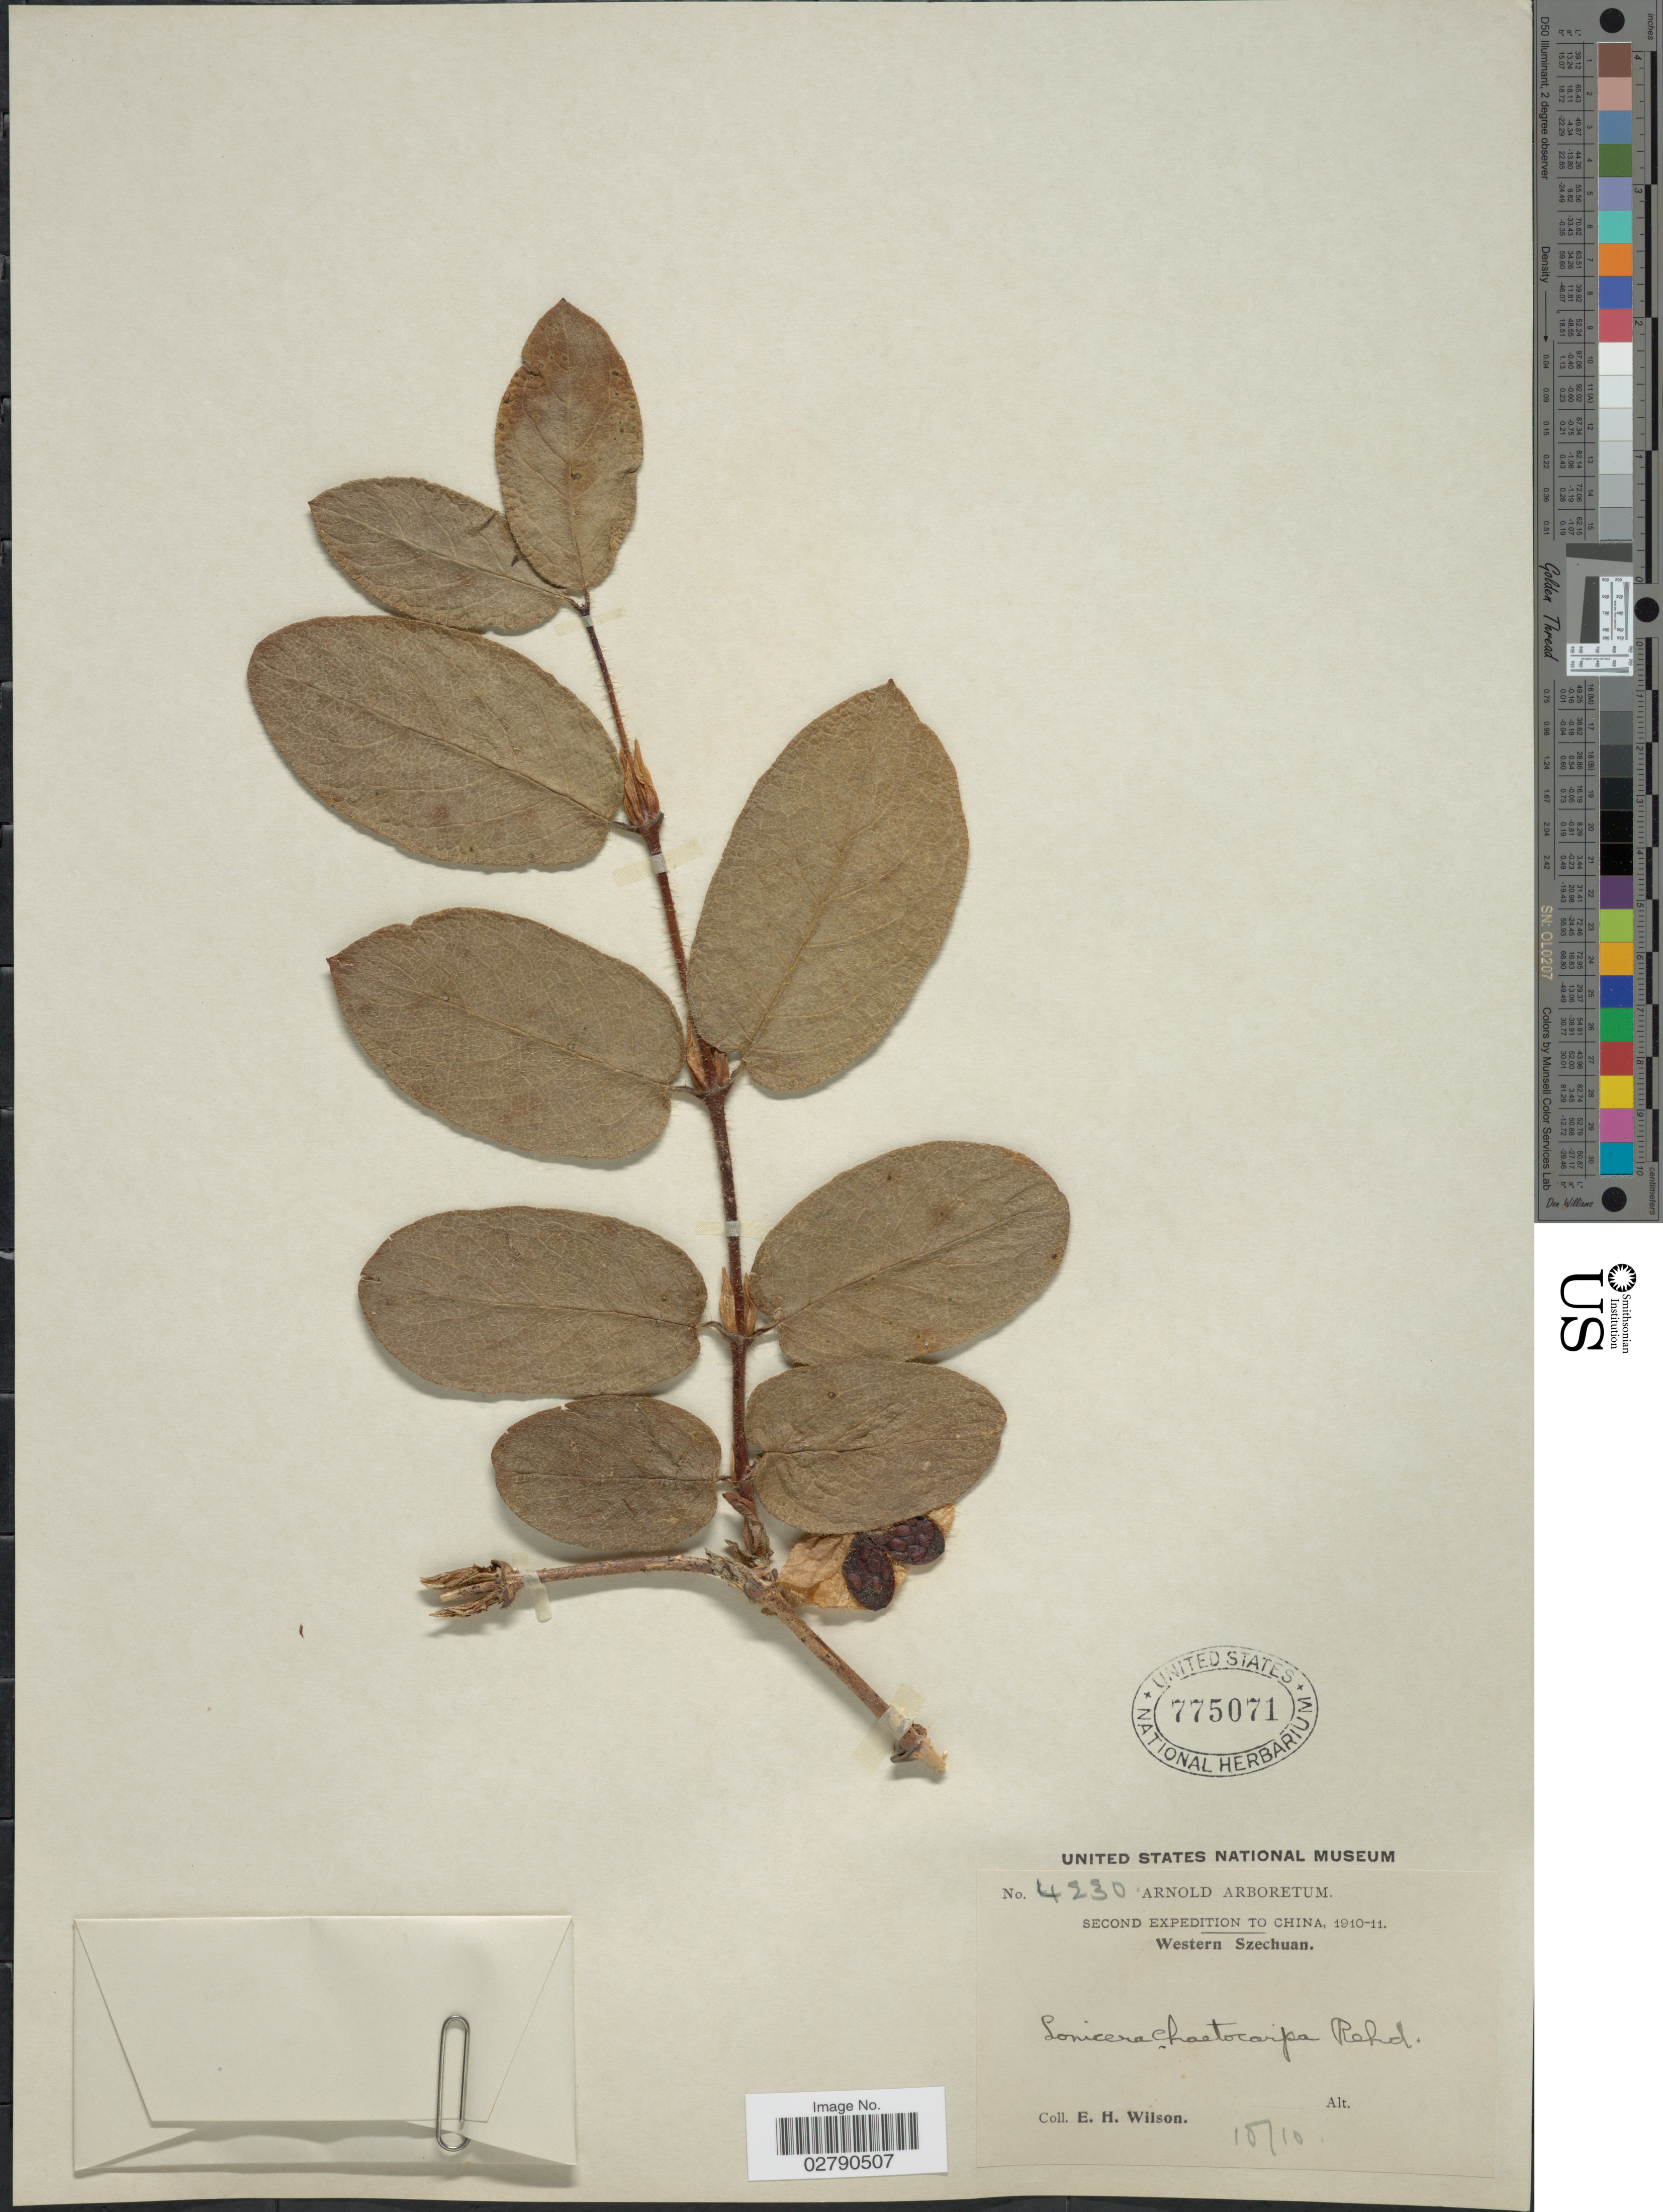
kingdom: Plantae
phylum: Tracheophyta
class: Magnoliopsida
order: Dipsacales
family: Caprifoliaceae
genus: Lonicera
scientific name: Lonicera chaetocarpa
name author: (Batalin ex Rehder) Rehder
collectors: E. Wilson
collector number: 4230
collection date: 1910-10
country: China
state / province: Sichuan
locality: Western Szechuan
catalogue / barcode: US 775071